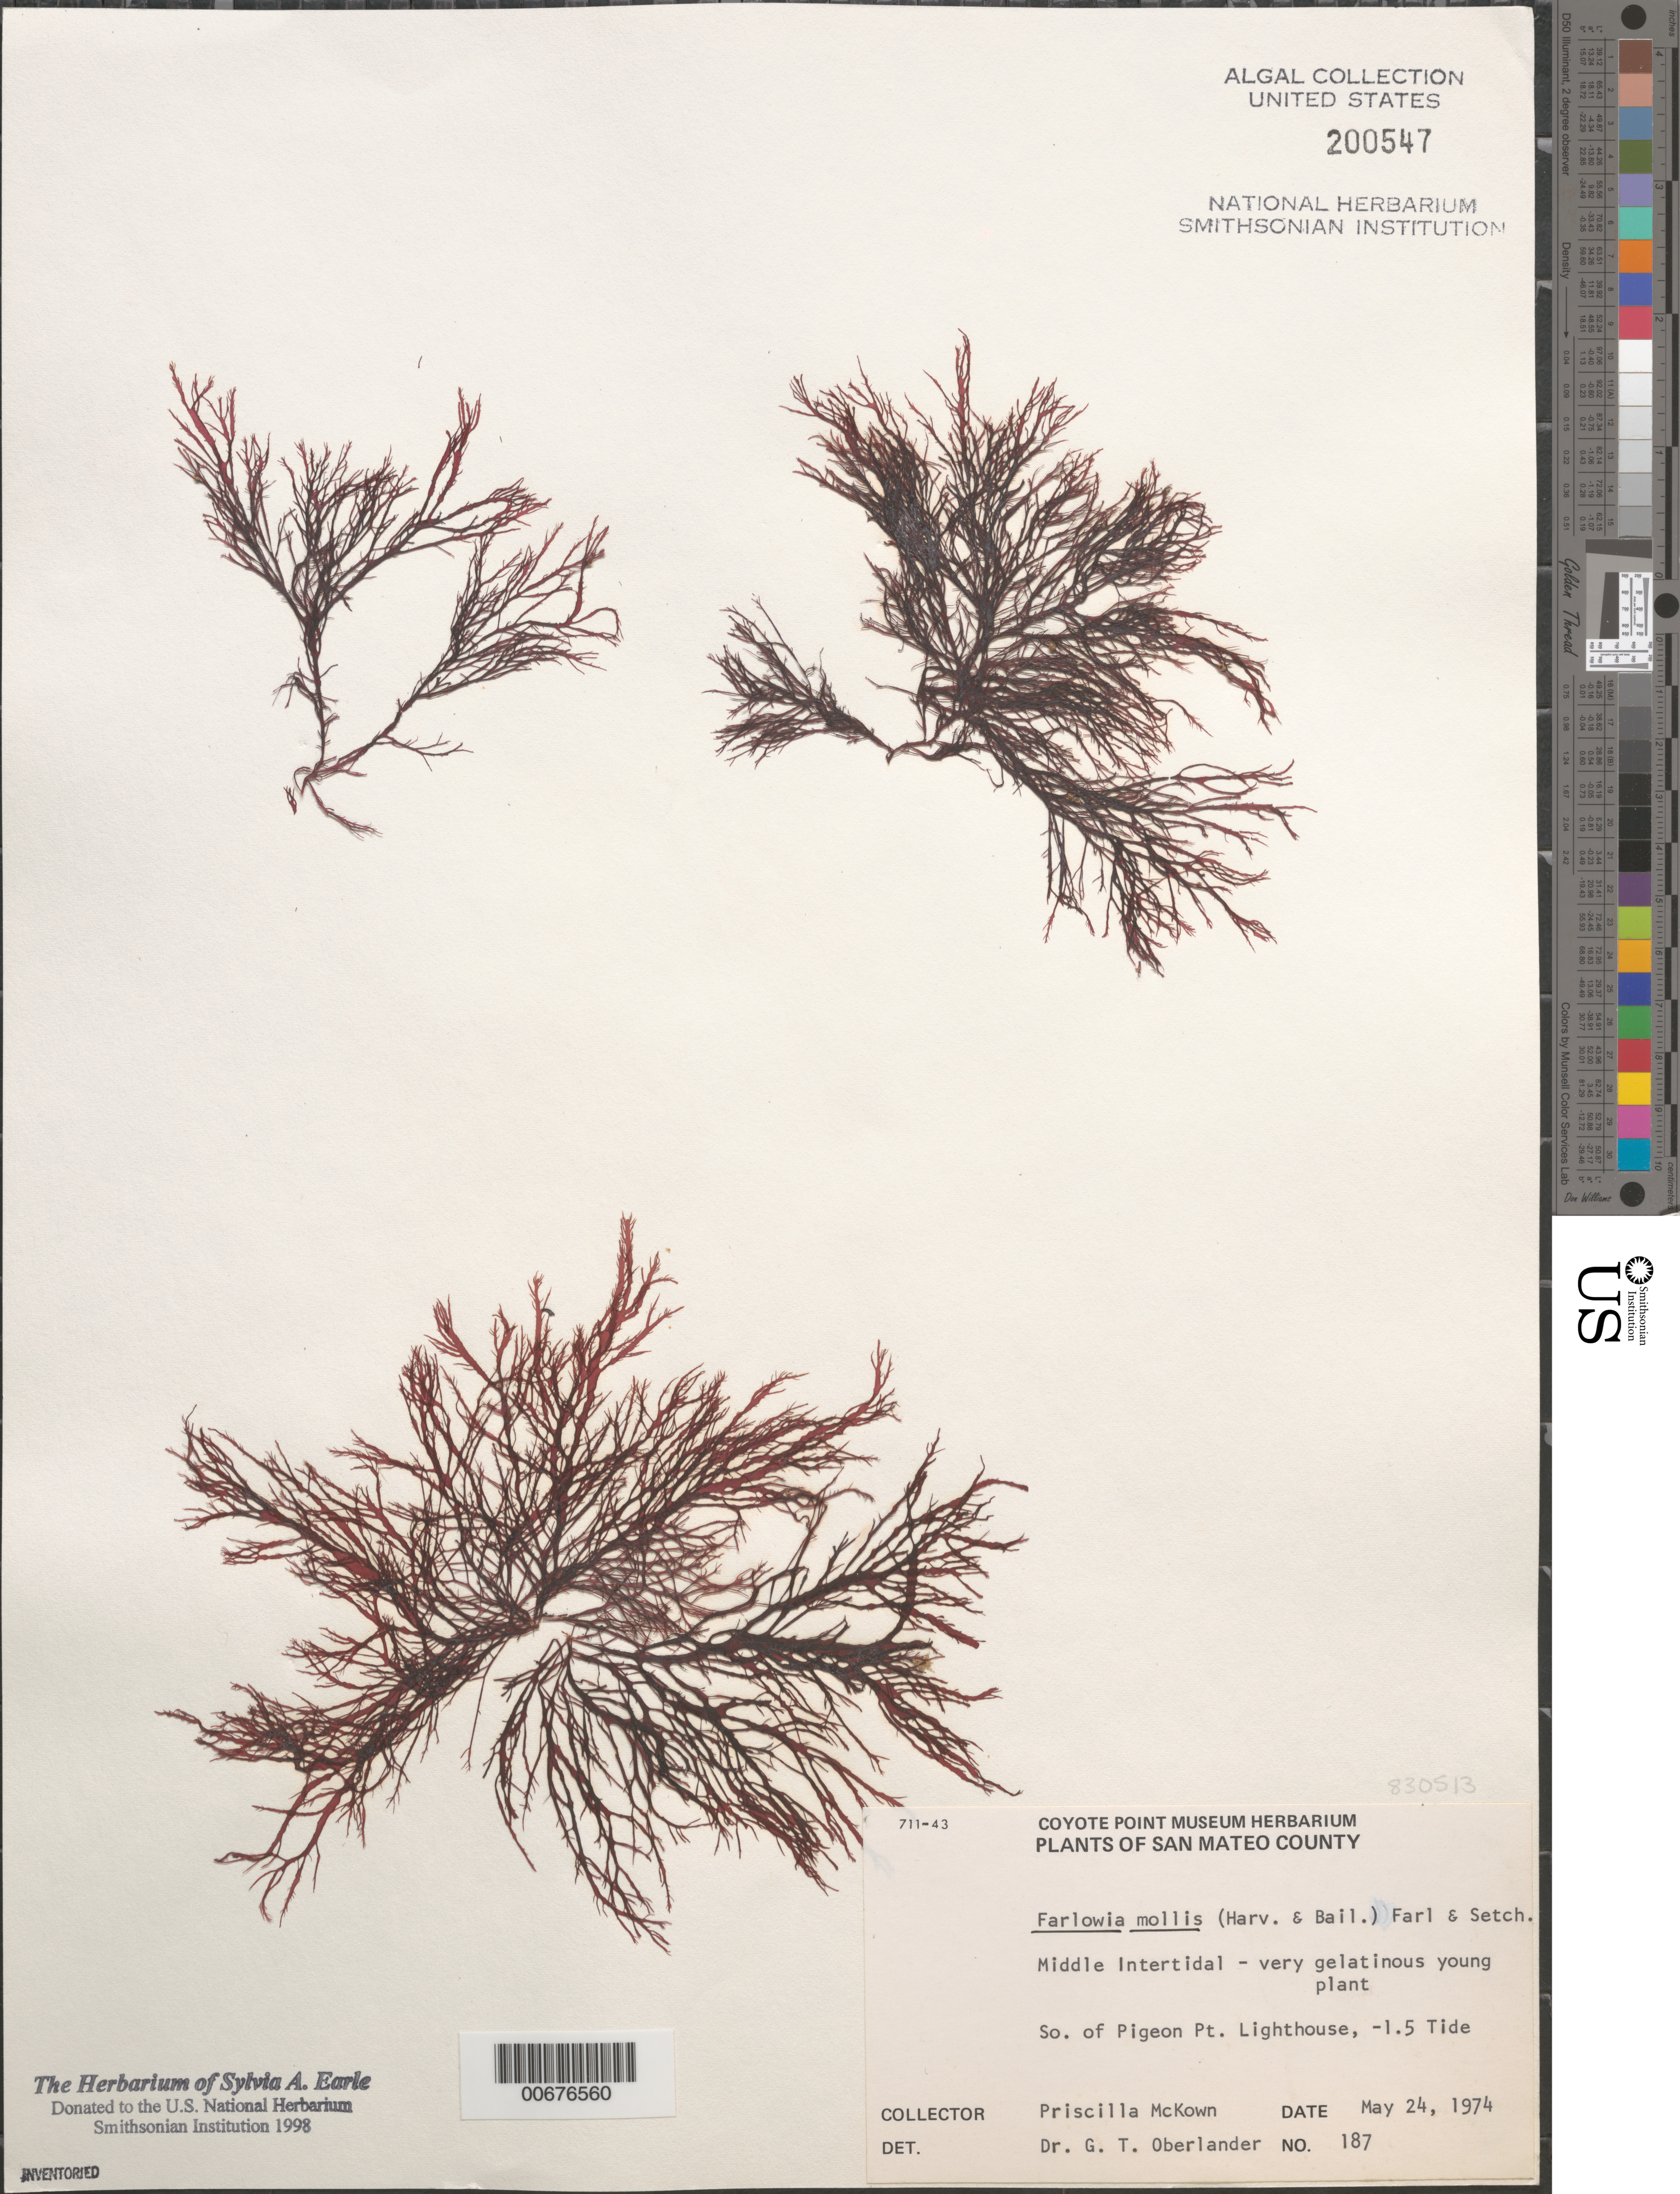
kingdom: Plantae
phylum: Rhodophyta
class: Florideophyceae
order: Gigartinales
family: Dumontiaceae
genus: Farlowia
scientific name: Farlowia mollis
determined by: Oberlander, G. T.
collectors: P. McKown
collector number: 187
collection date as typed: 24 May 1974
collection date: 1974-05-24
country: United States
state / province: California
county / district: San Mateo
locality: South of Pigeon Point Lighthouse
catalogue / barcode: US 200547